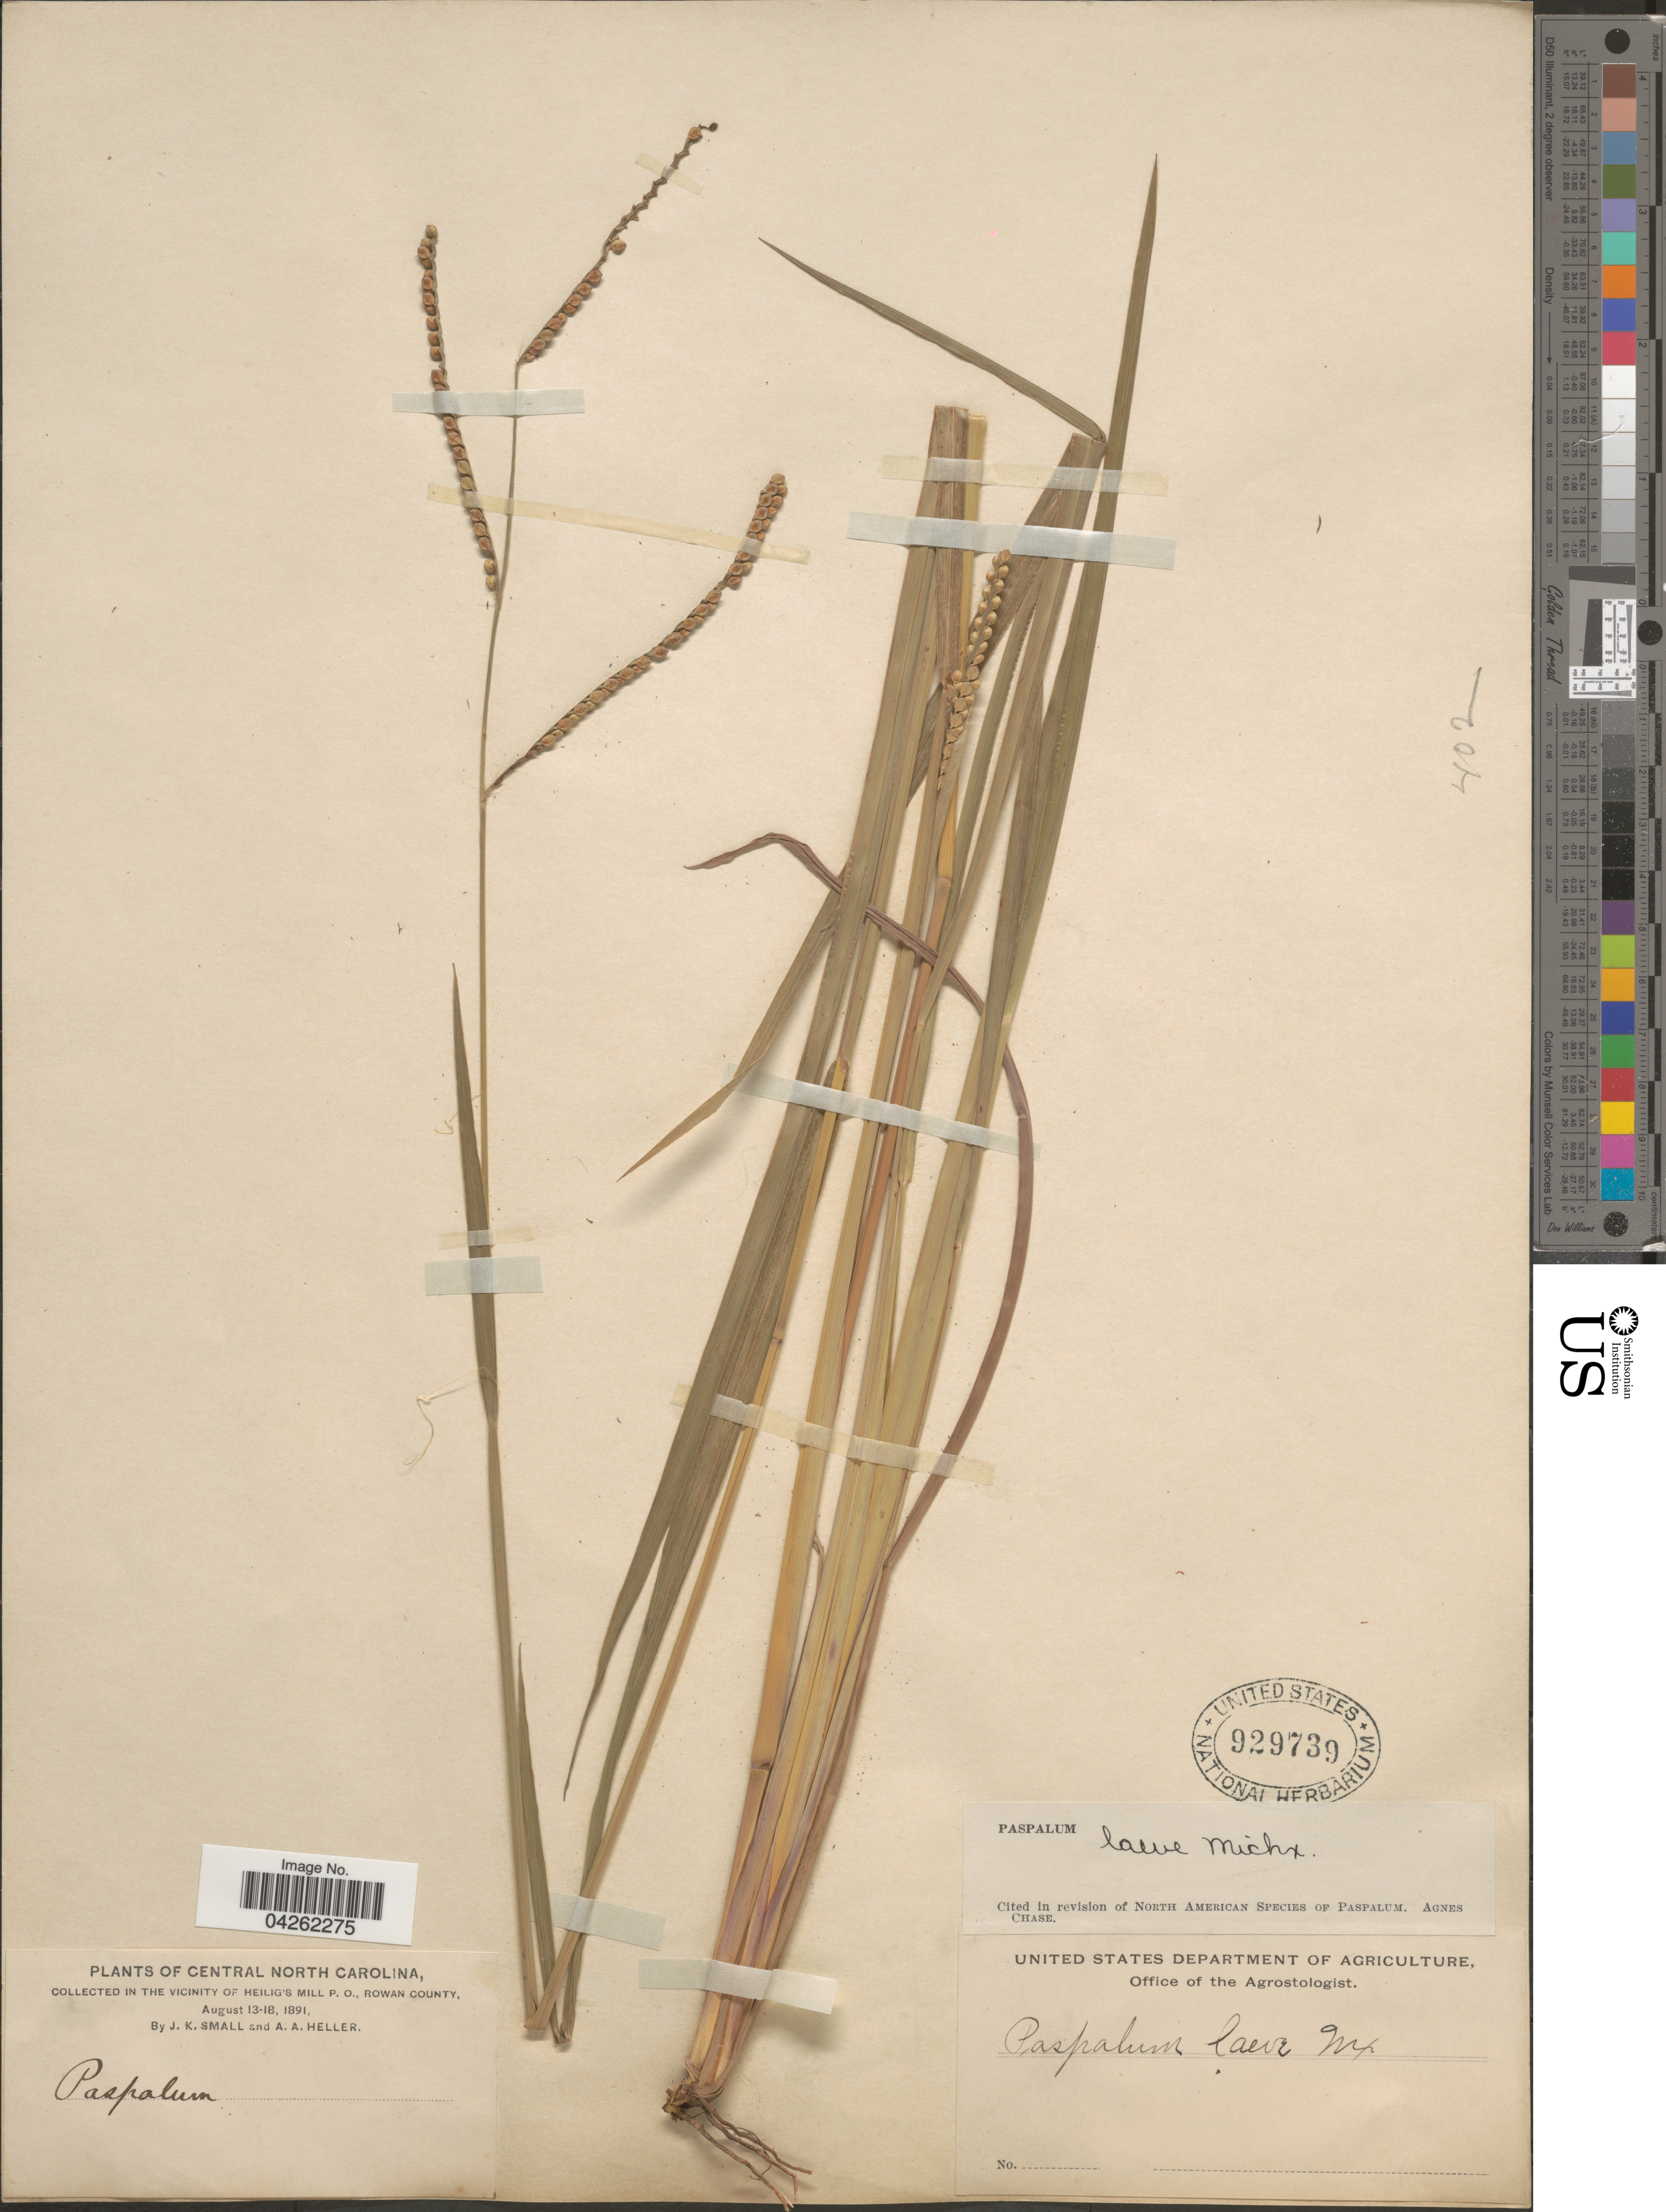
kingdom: Plantae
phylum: Tracheophyta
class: Liliopsida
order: Poales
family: Poaceae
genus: Paspalum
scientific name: Paspalum laeve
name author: Michx.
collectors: J. K. Small & A. A. Heller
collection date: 1891-08-13/1891-08-18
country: United States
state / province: North Carolina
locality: Central North Carolina. In the Vicinity of Heilig's Mill P.O., Rowan County.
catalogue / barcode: US 929739